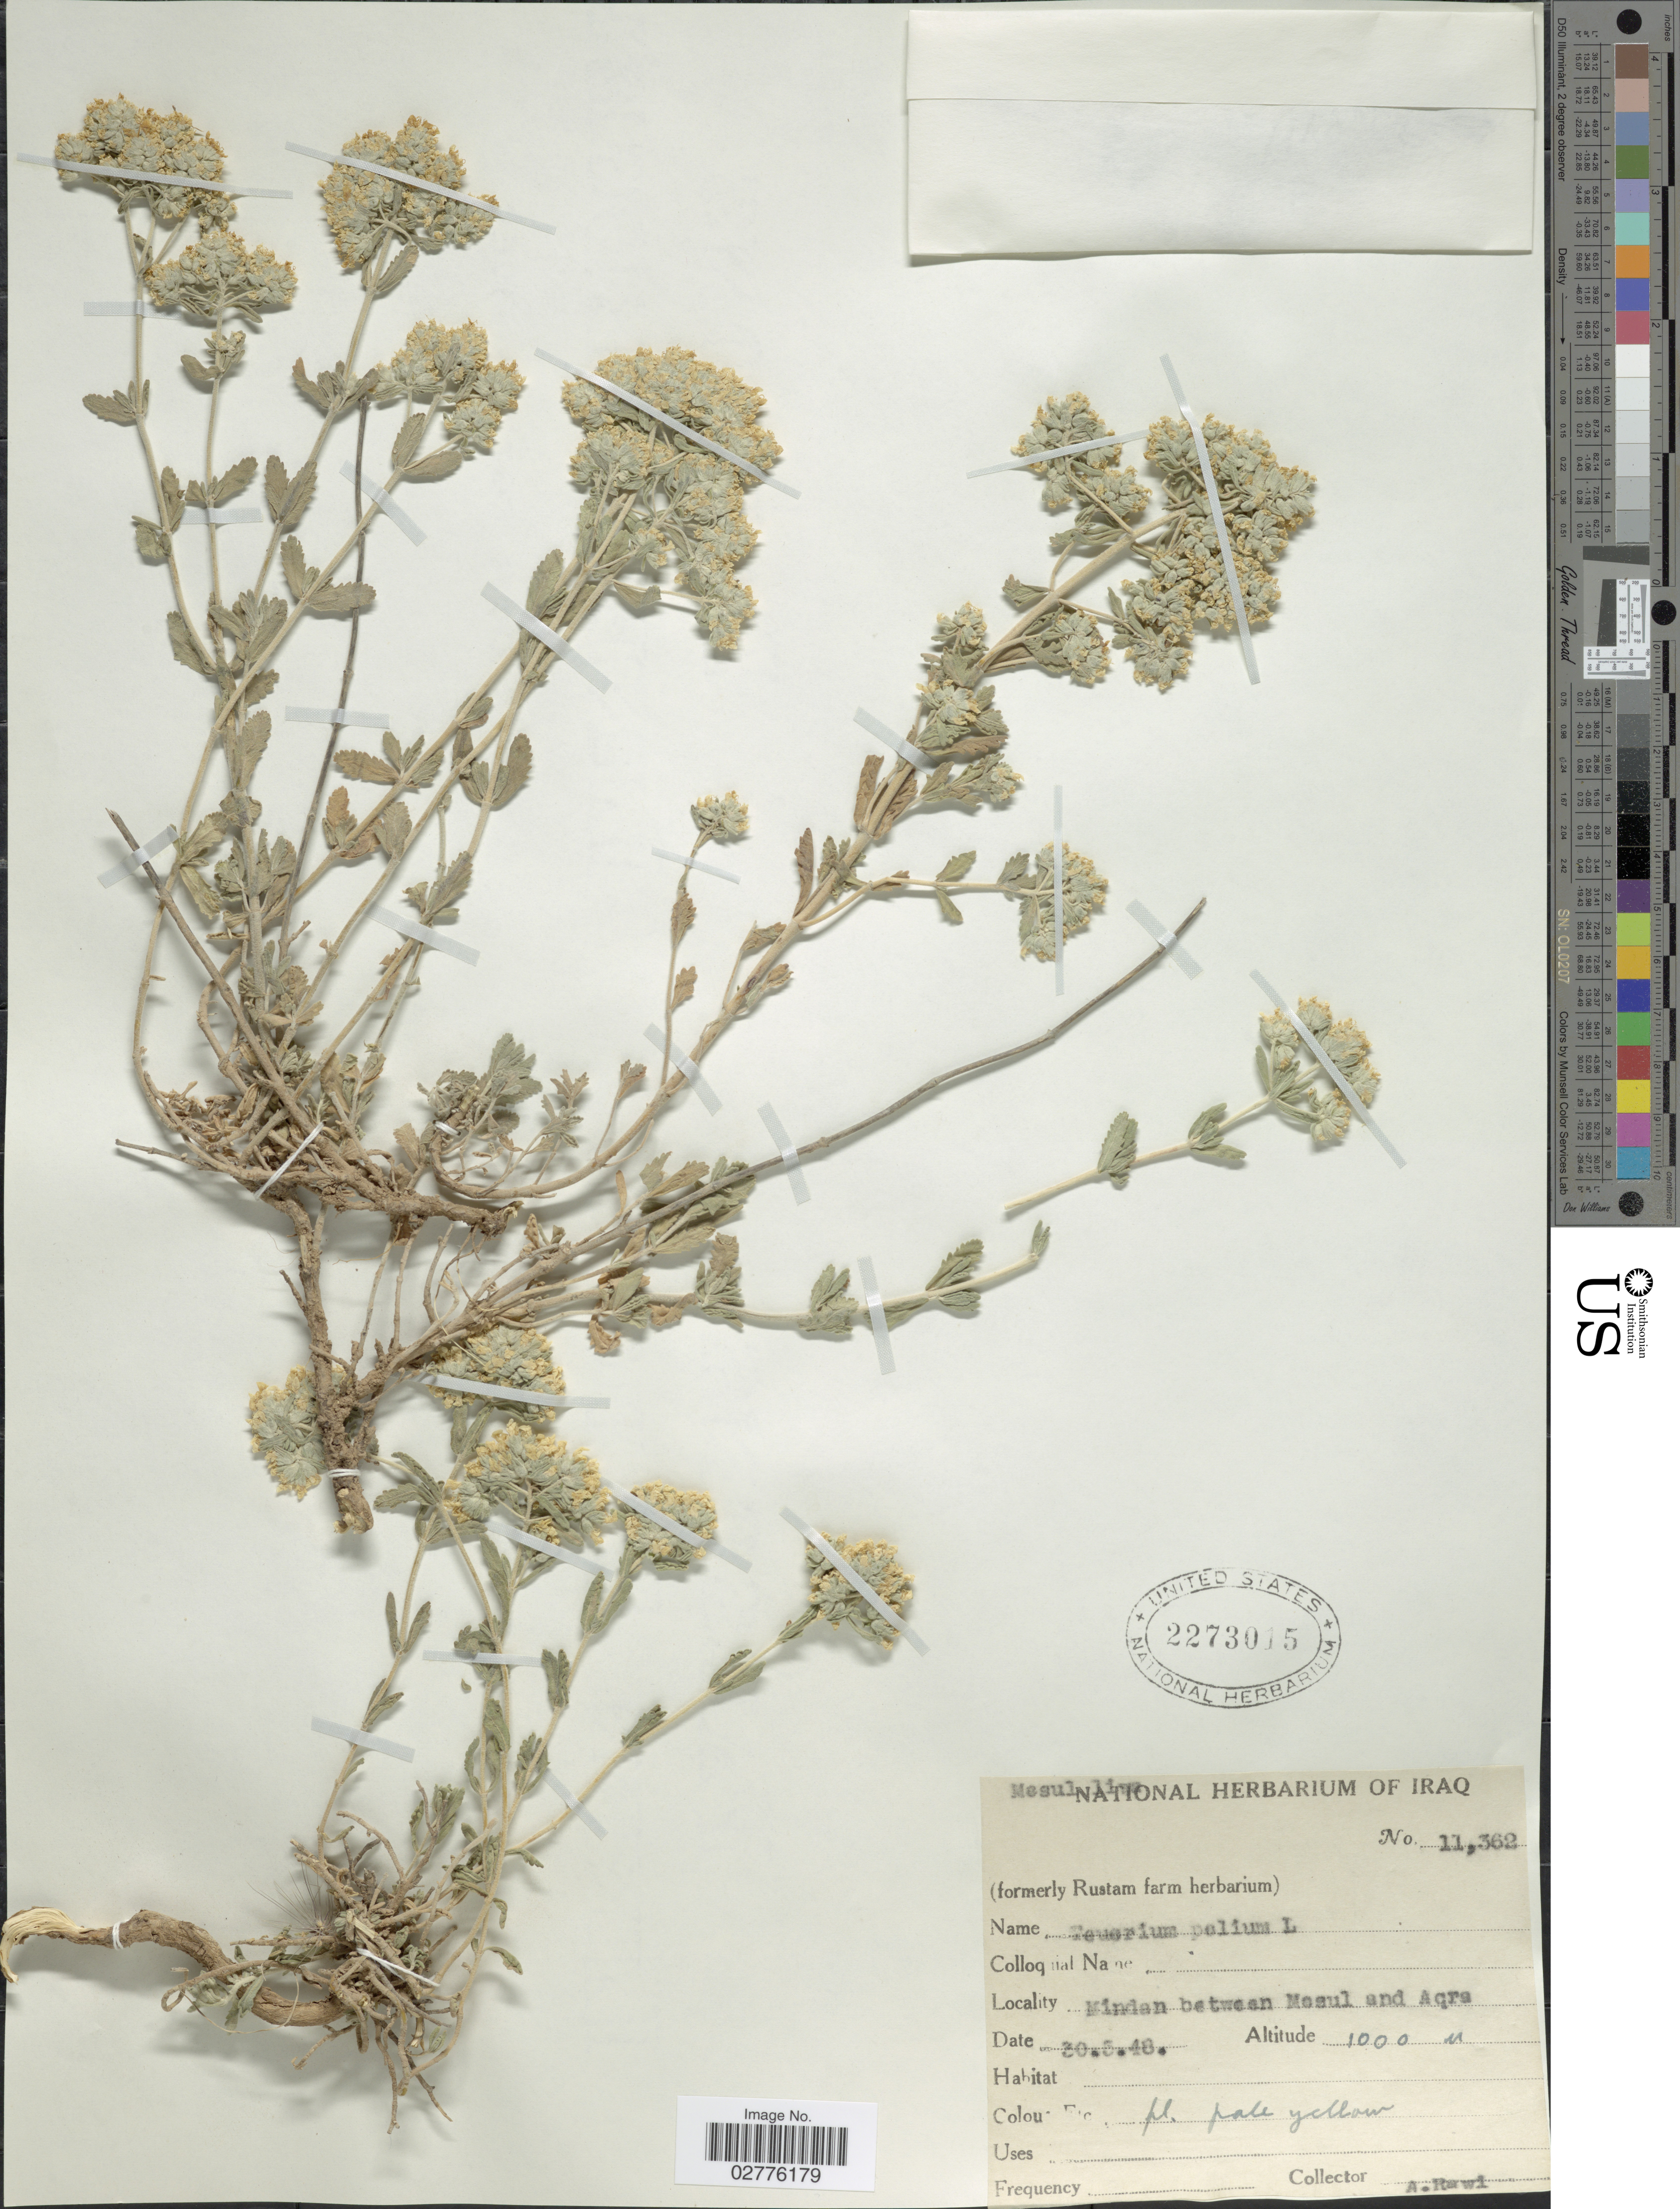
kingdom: Plantae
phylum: Tracheophyta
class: Magnoliopsida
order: Lamiales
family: Lamiaceae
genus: Teucrium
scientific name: Teucrium polium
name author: L.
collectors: A. Rawi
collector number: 11362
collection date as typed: Transcribed d/m/y: 30/5/48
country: Iraq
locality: Mindan between Mosul and Aqra, Mosul liwa.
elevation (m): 1000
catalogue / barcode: US 2273015